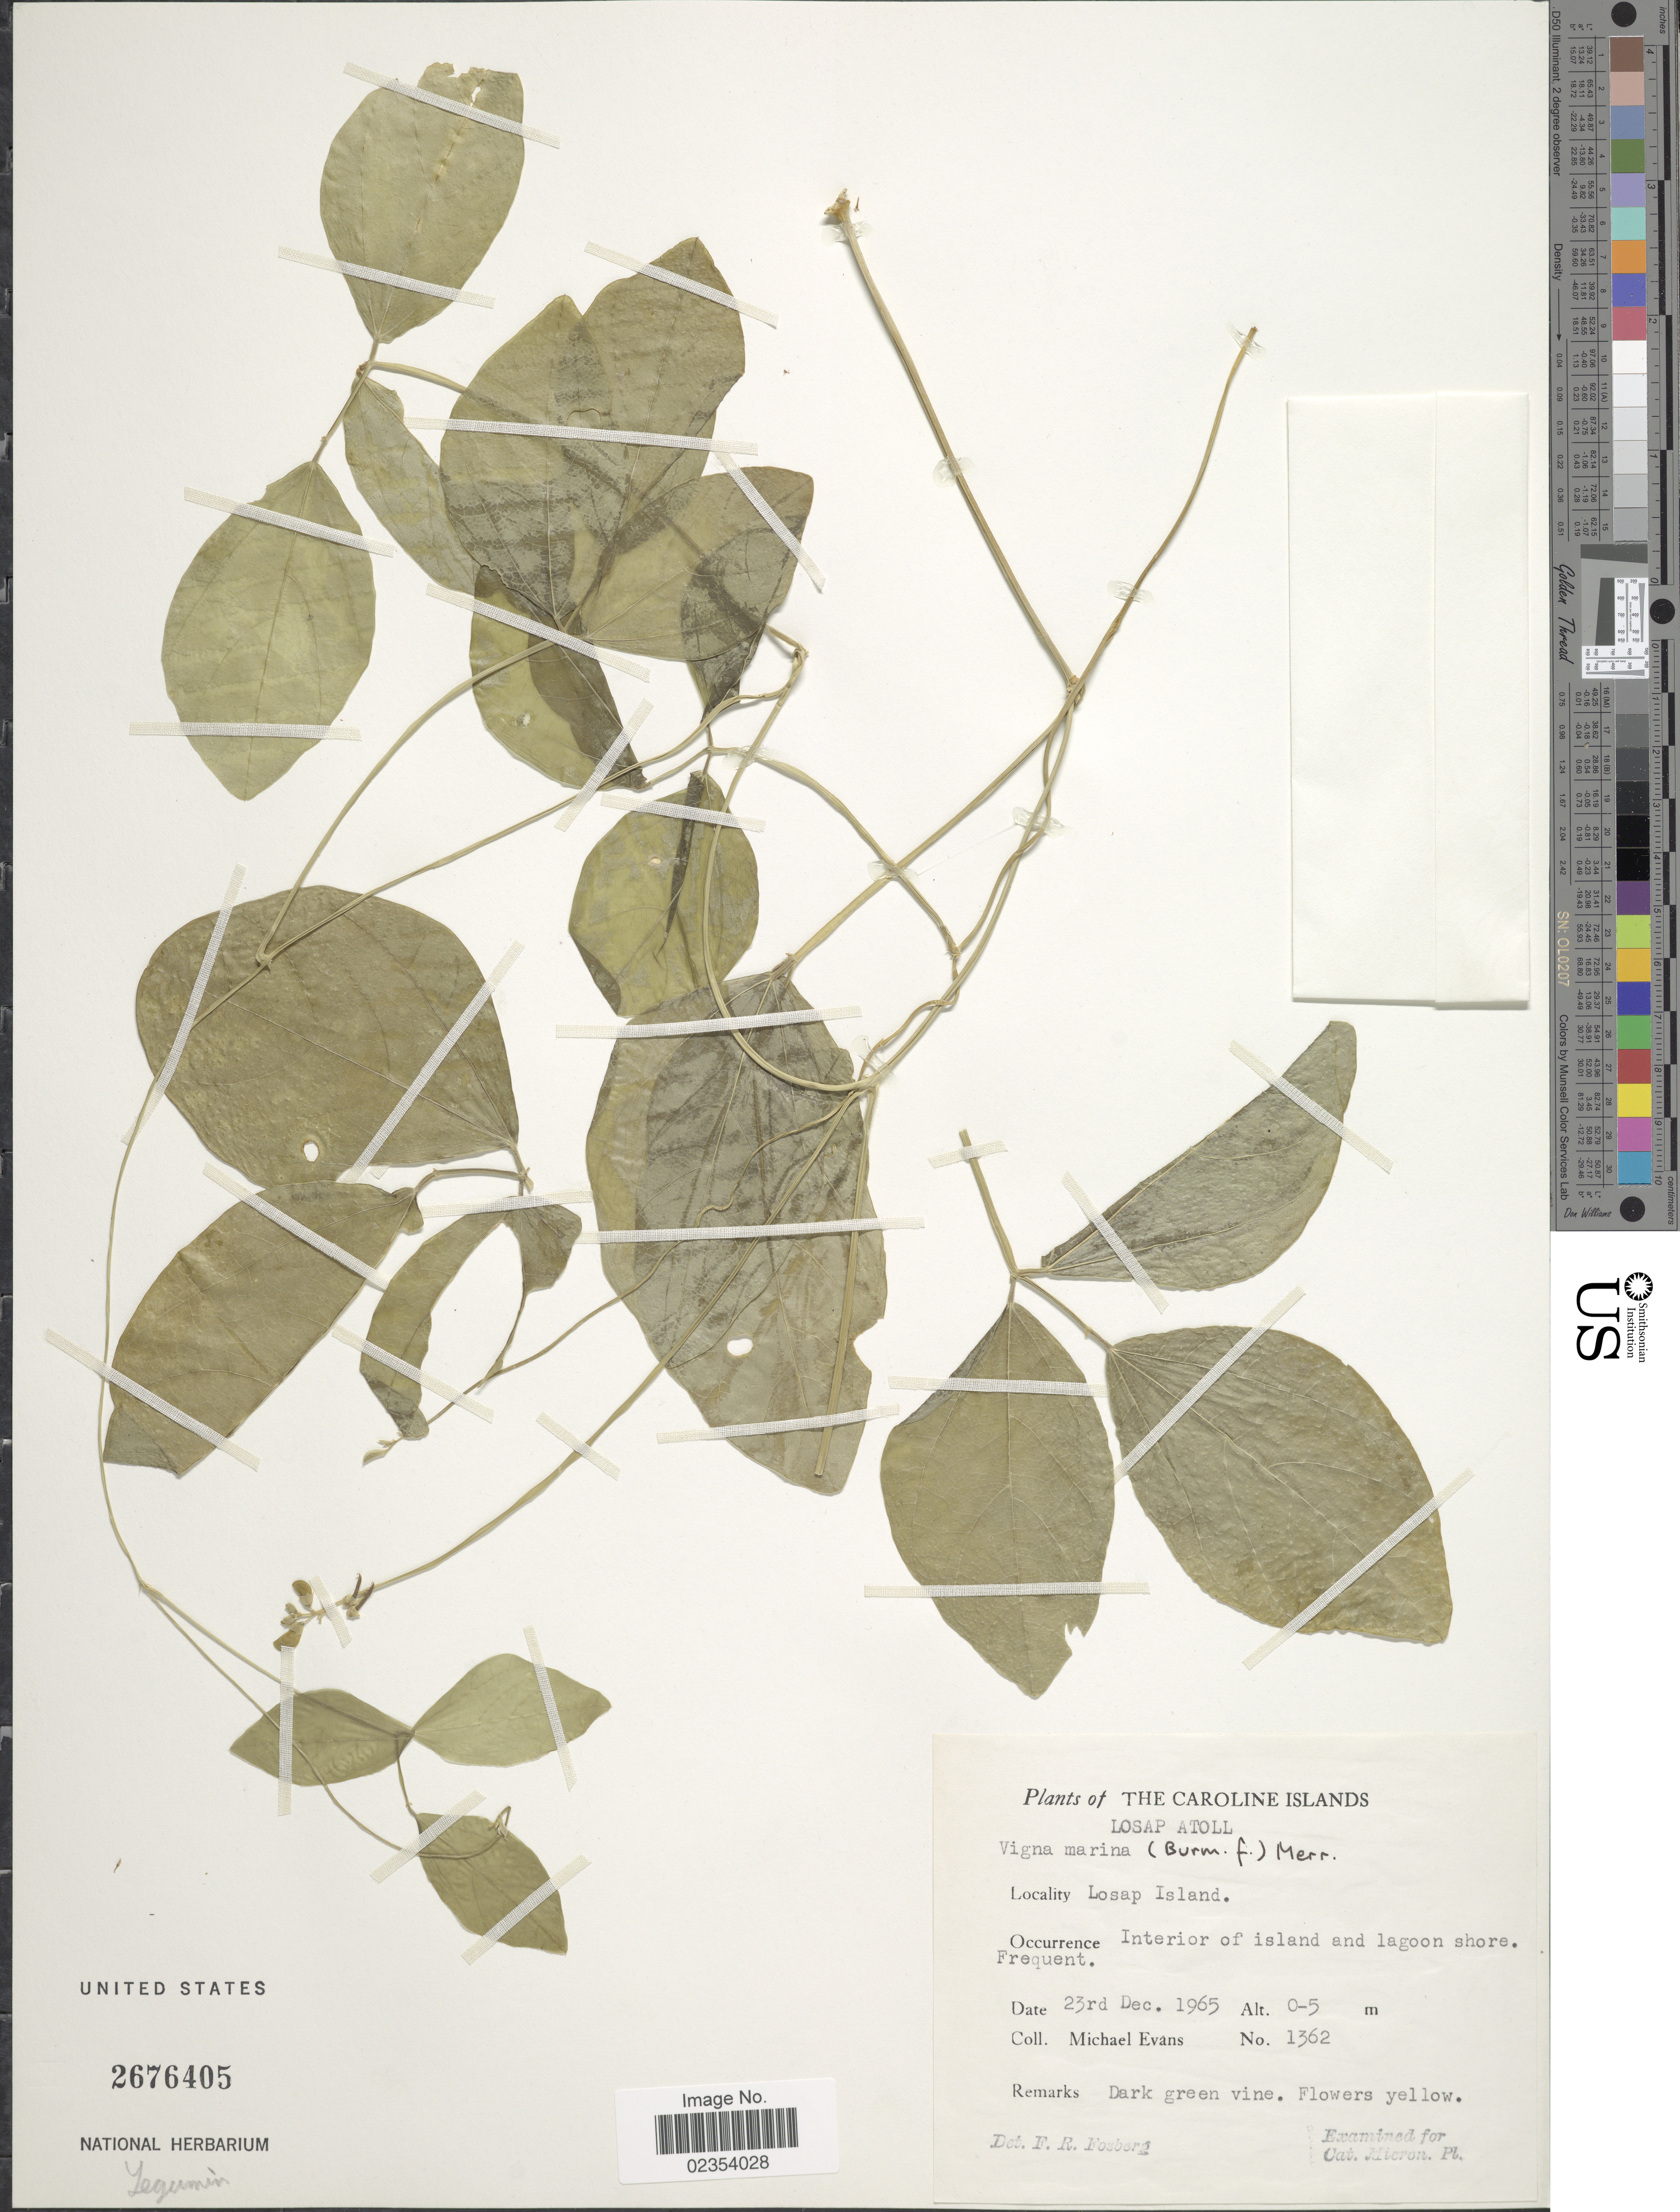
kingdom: Plantae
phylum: Tracheophyta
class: Magnoliopsida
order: Fabales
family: Fabaceae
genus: Vigna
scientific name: Vigna marina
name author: (Burm.) Merr.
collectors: M. Evans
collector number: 1362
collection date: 1965-12-23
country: Micronesia, Federated States of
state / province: Truk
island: Losap Atoll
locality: Losap Atoll. Losap Island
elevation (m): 0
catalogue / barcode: US 2676405